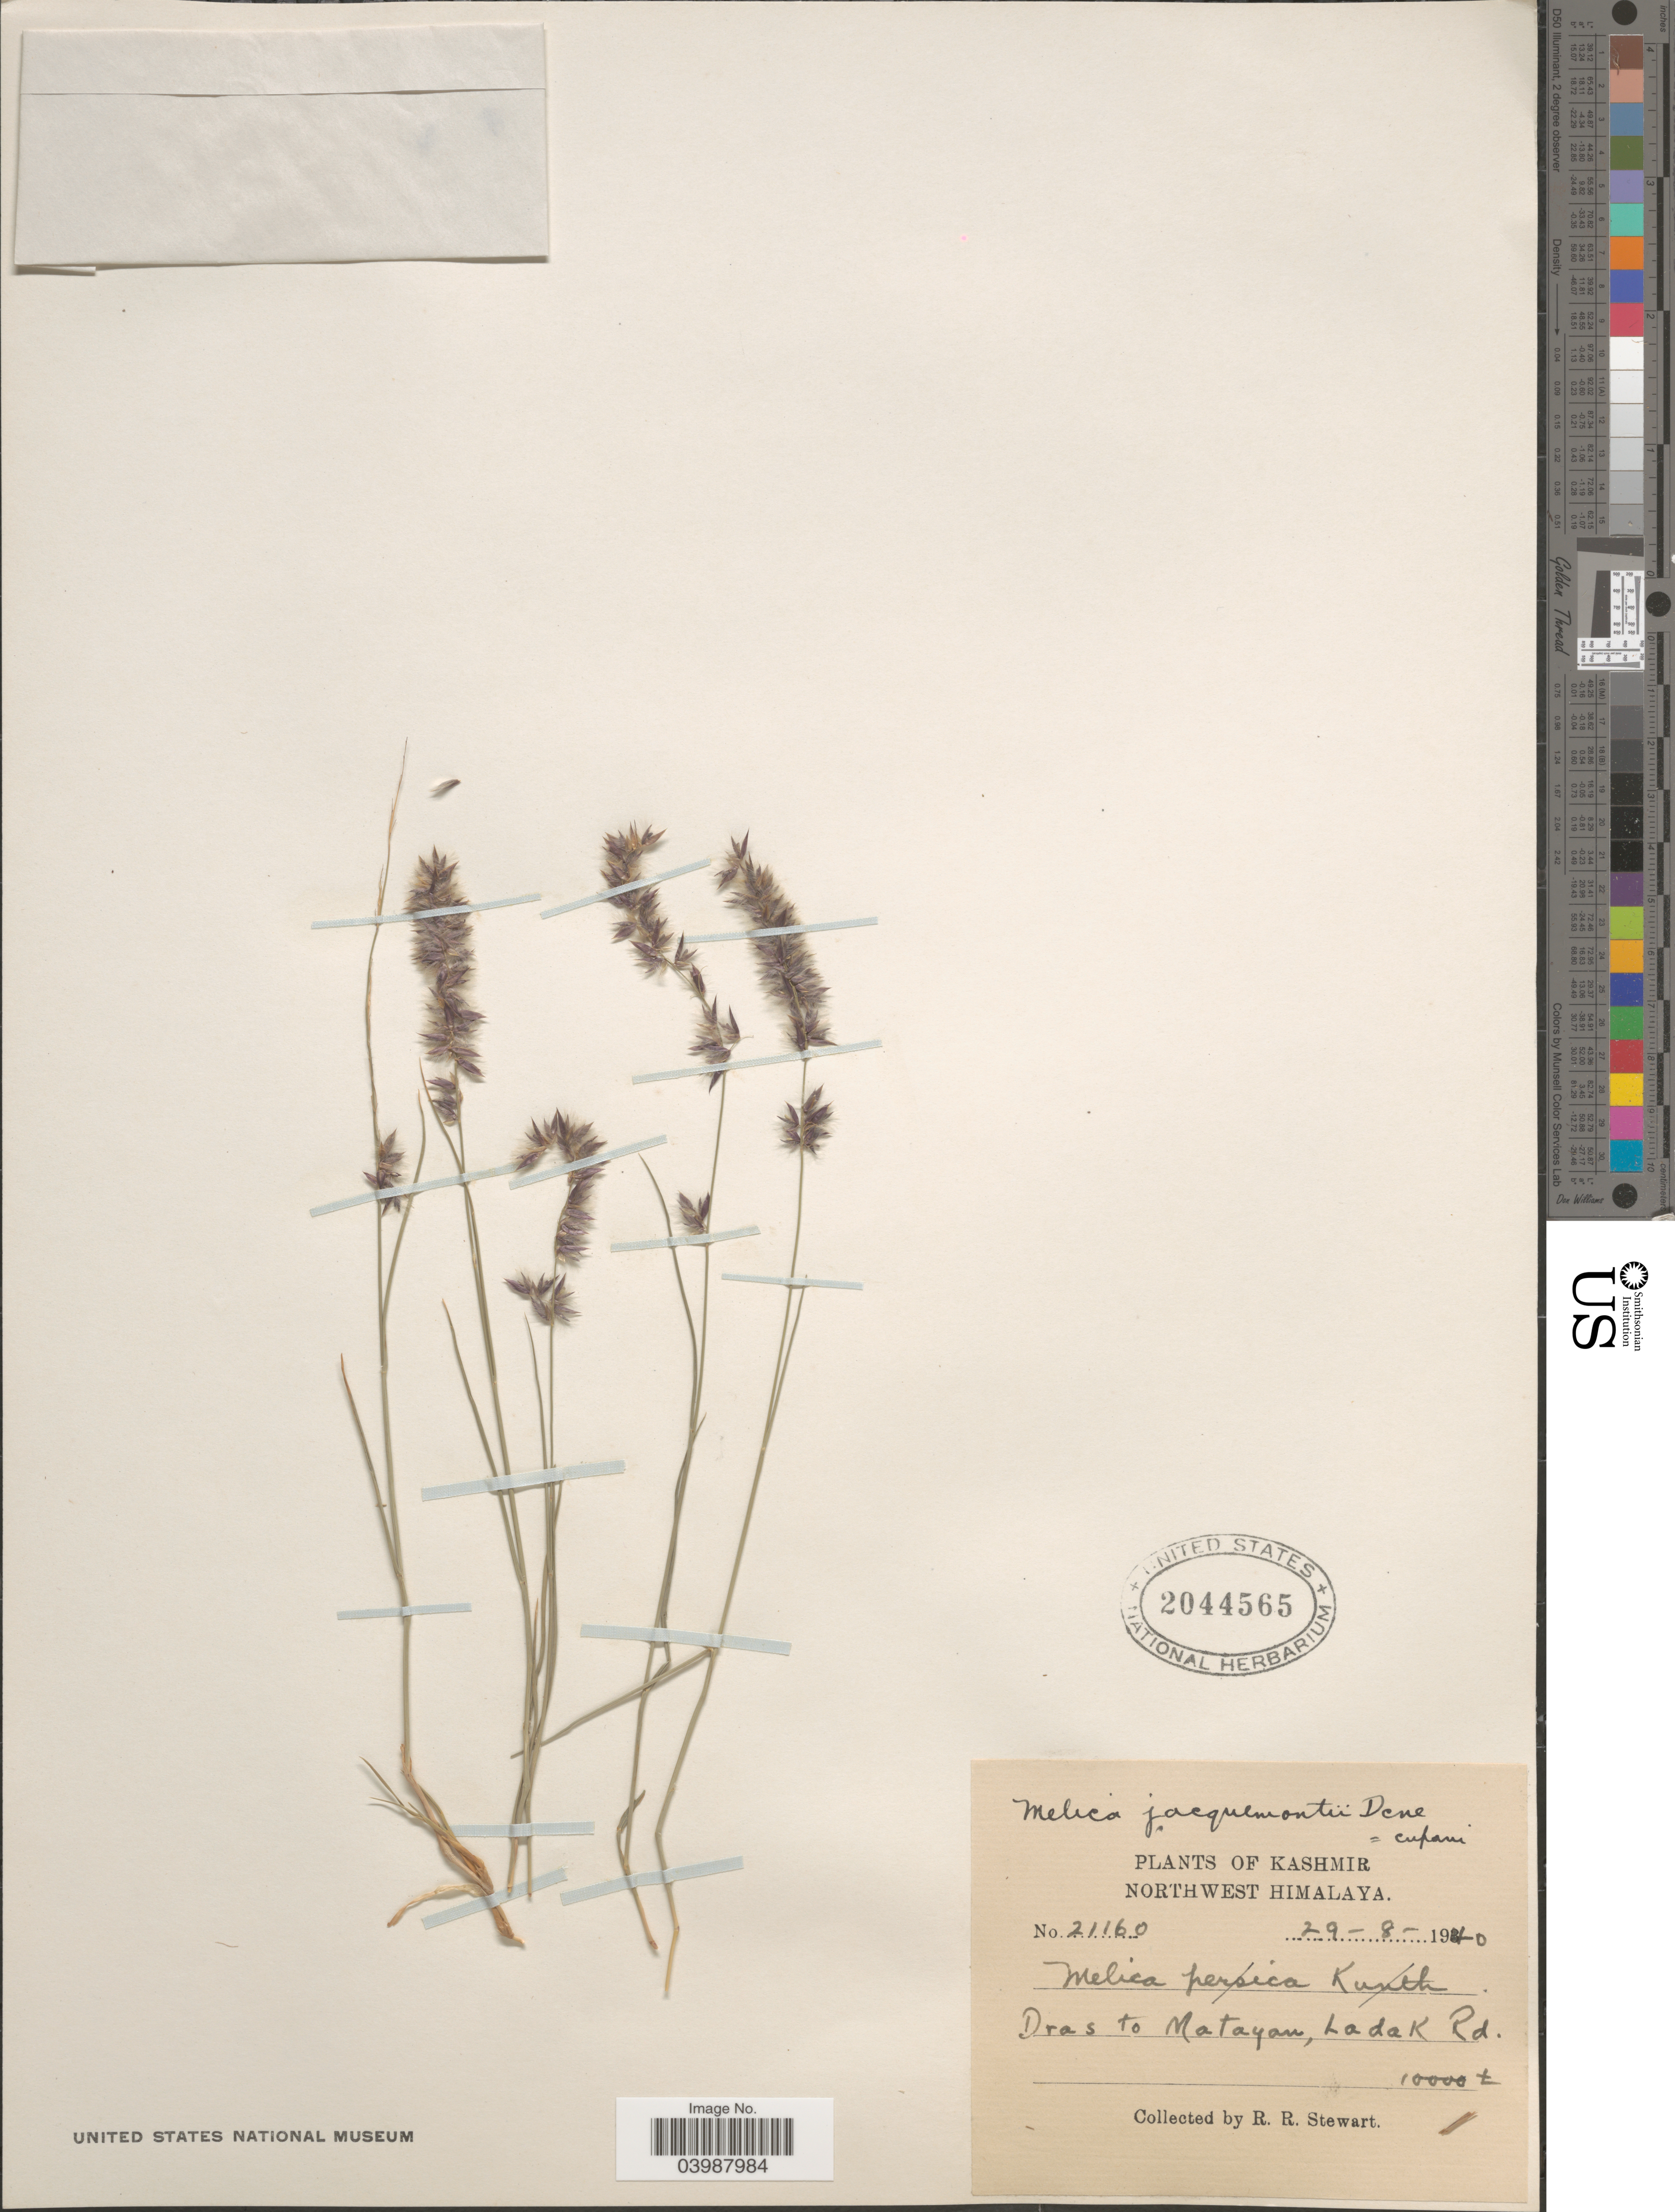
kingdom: Plantae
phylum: Tracheophyta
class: Liliopsida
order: Poales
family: Poaceae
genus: Melica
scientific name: Melica jacquemontii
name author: Decne.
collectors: R. Stewart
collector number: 21160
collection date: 1940-08-29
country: India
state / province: Ladakh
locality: Kashmir. Northwest Himalaya. Dras to Matayan, Ladak Rd.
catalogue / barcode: US 2044565